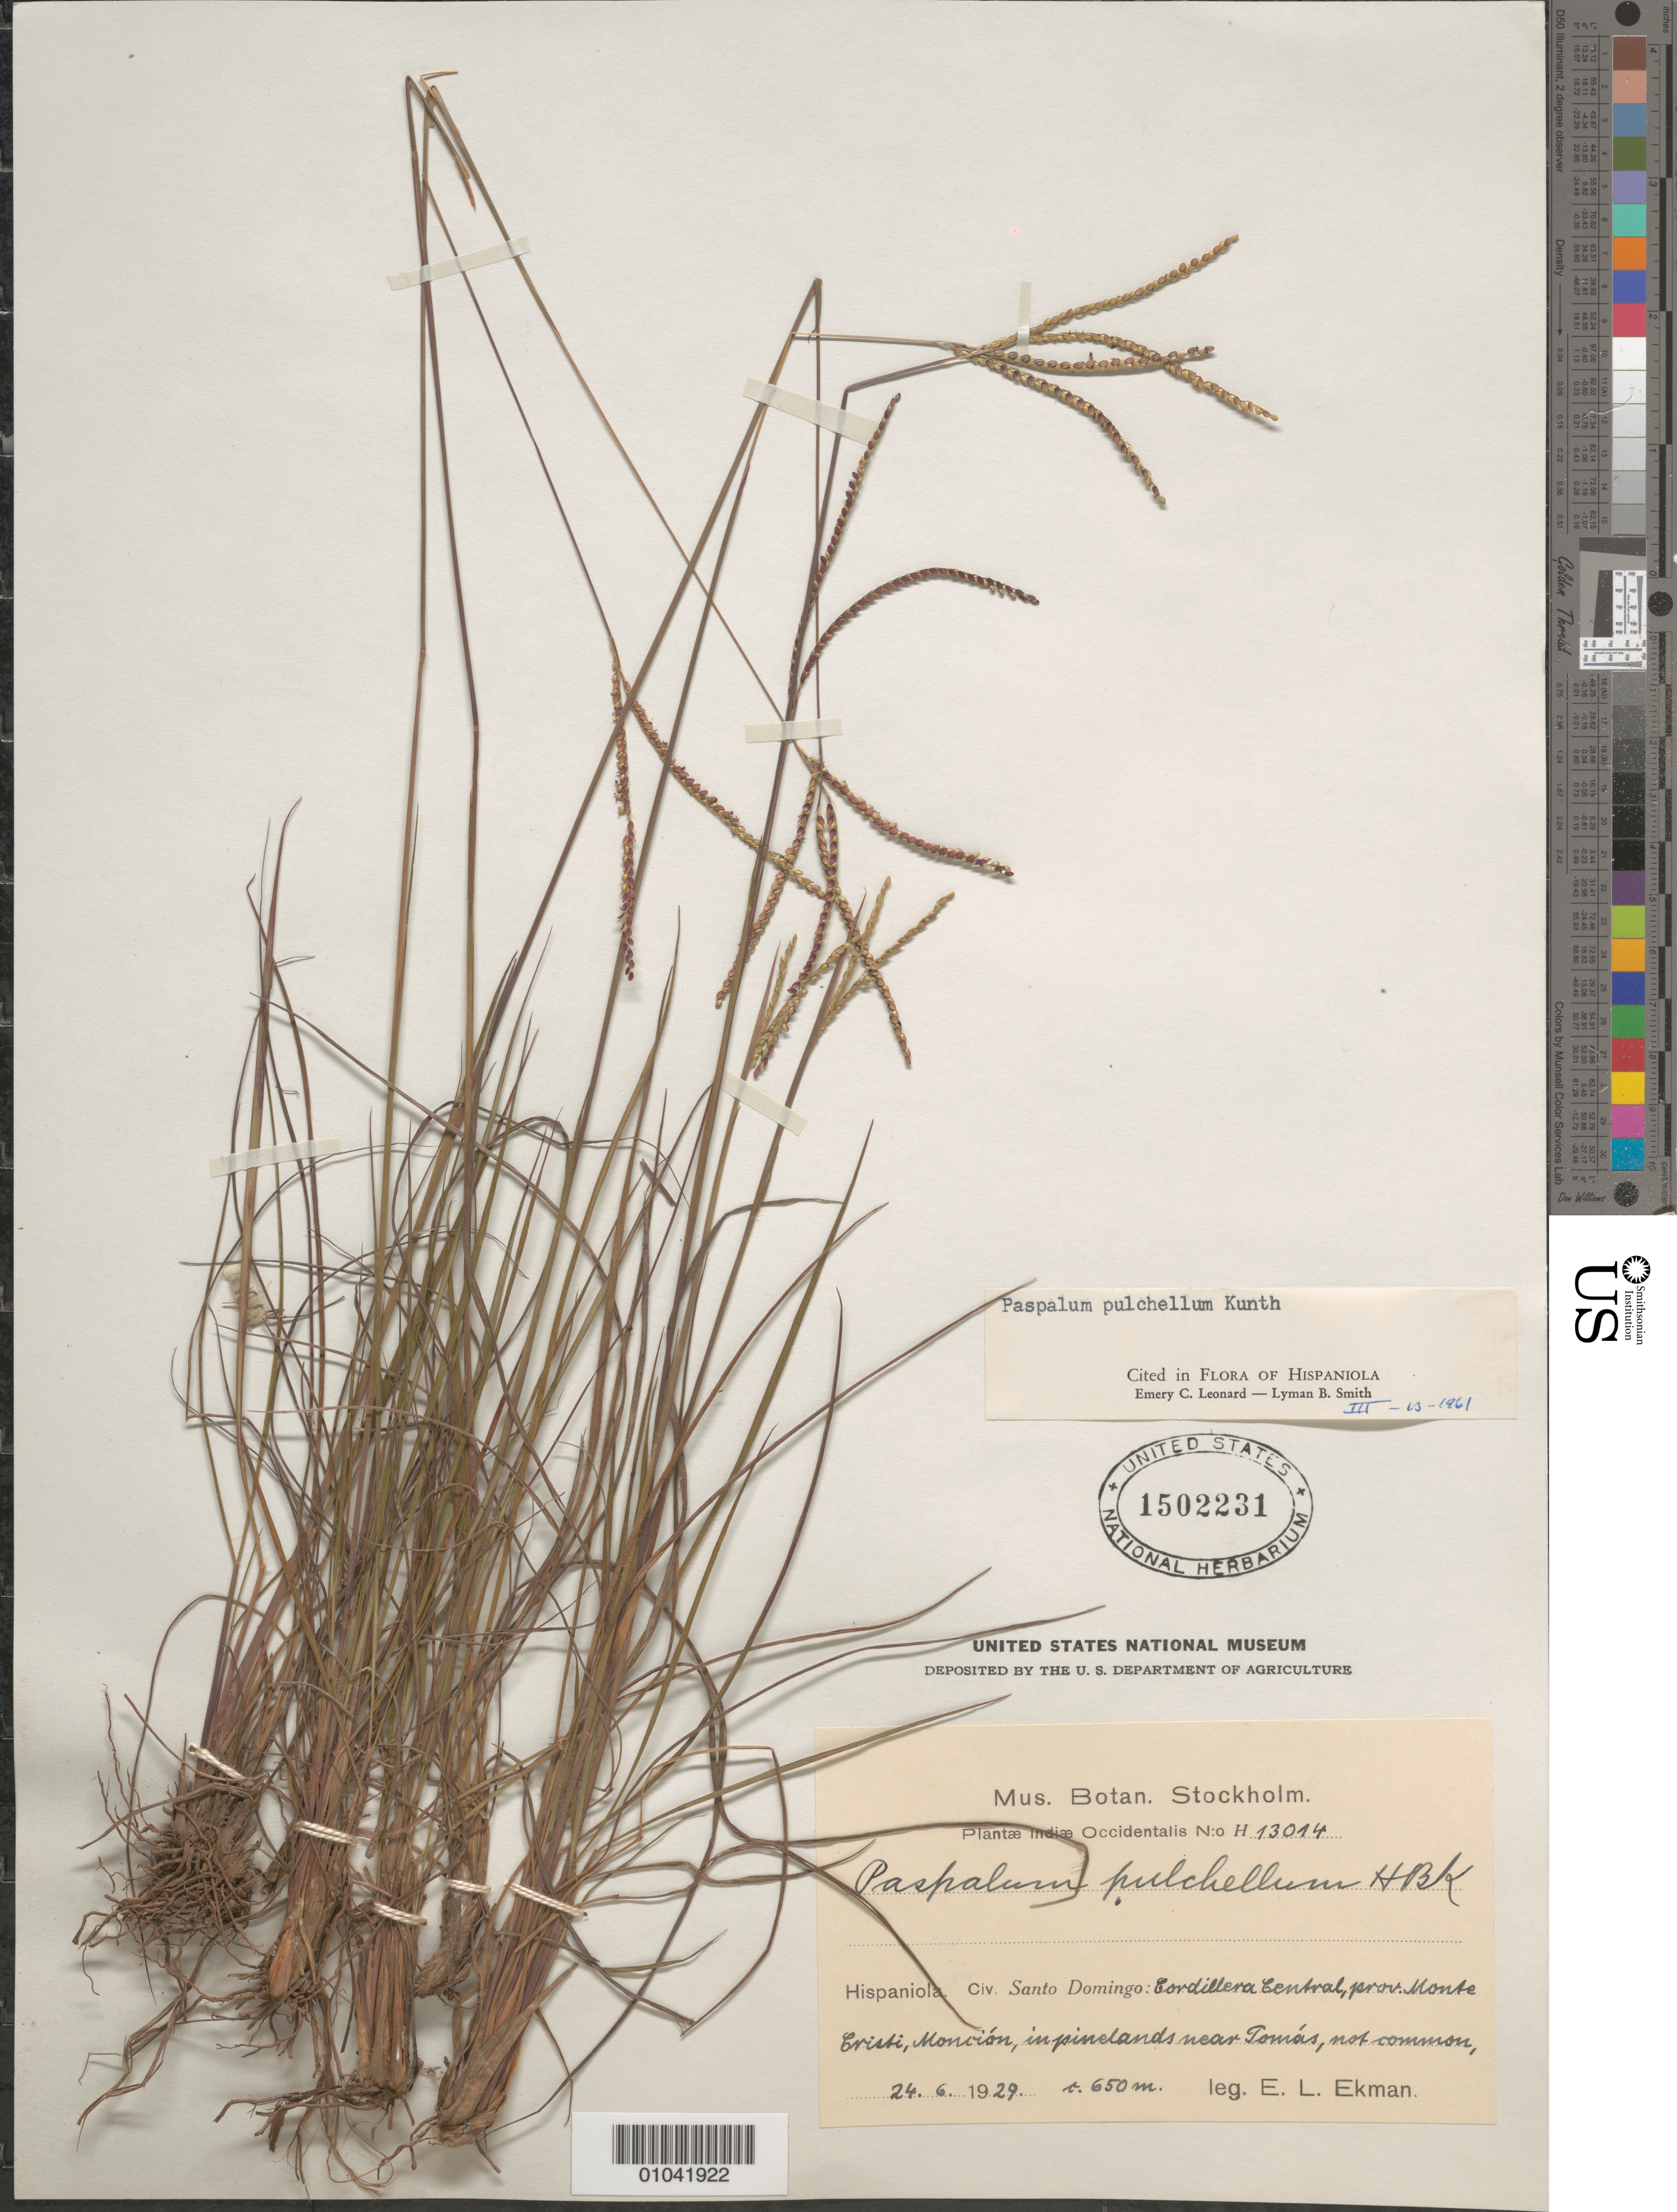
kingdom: Plantae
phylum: Tracheophyta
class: Liliopsida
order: Poales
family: Poaceae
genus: Paspalum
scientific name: Paspalum pulchellum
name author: Kunth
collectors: E. L. Ekman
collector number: H 13014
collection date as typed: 24 Jun 1929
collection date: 1929-06-24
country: Dominican Republic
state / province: Monte Cristi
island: Hispaniola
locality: Cordillera Central, Moncion, near Tomas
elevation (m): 650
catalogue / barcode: US 1502231